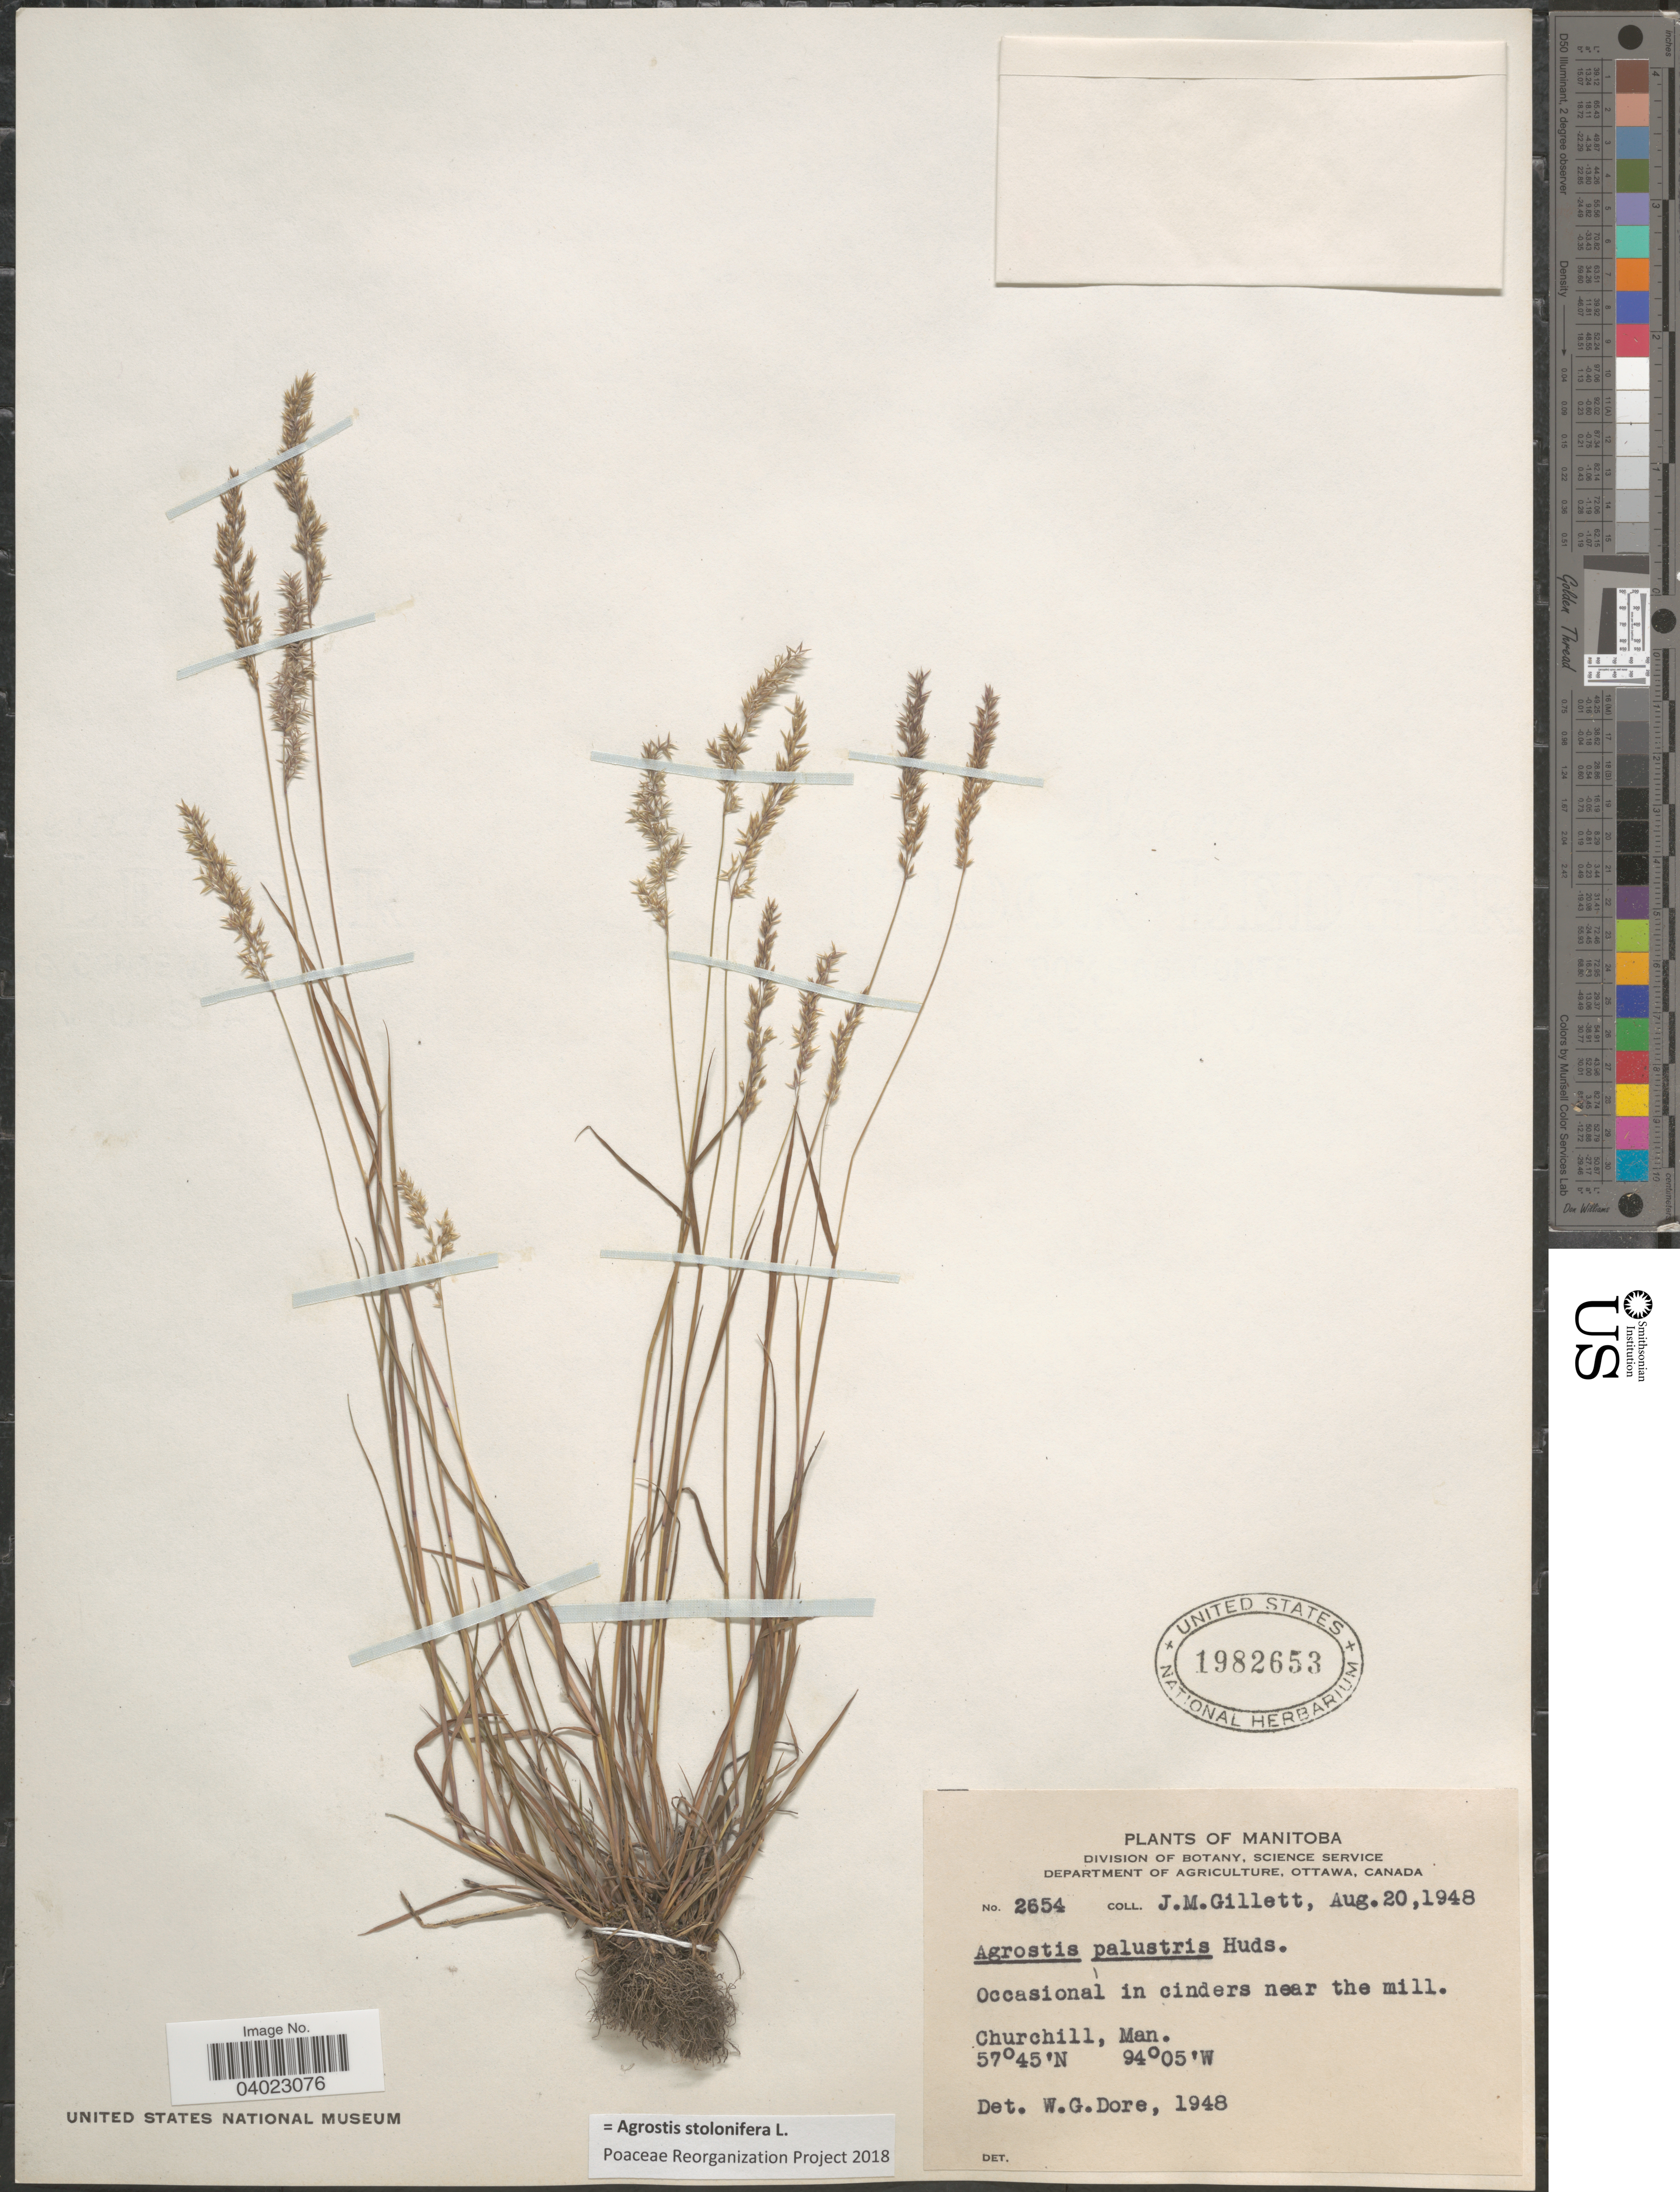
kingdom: Plantae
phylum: Tracheophyta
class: Liliopsida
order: Poales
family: Poaceae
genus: Agrostis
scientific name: Agrostis stolonifera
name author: L.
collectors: J. M. Gillett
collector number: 2654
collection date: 1948-08-20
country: Canada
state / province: Manitoba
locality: In cinders near the mill. Churchill.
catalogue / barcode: US 1982653